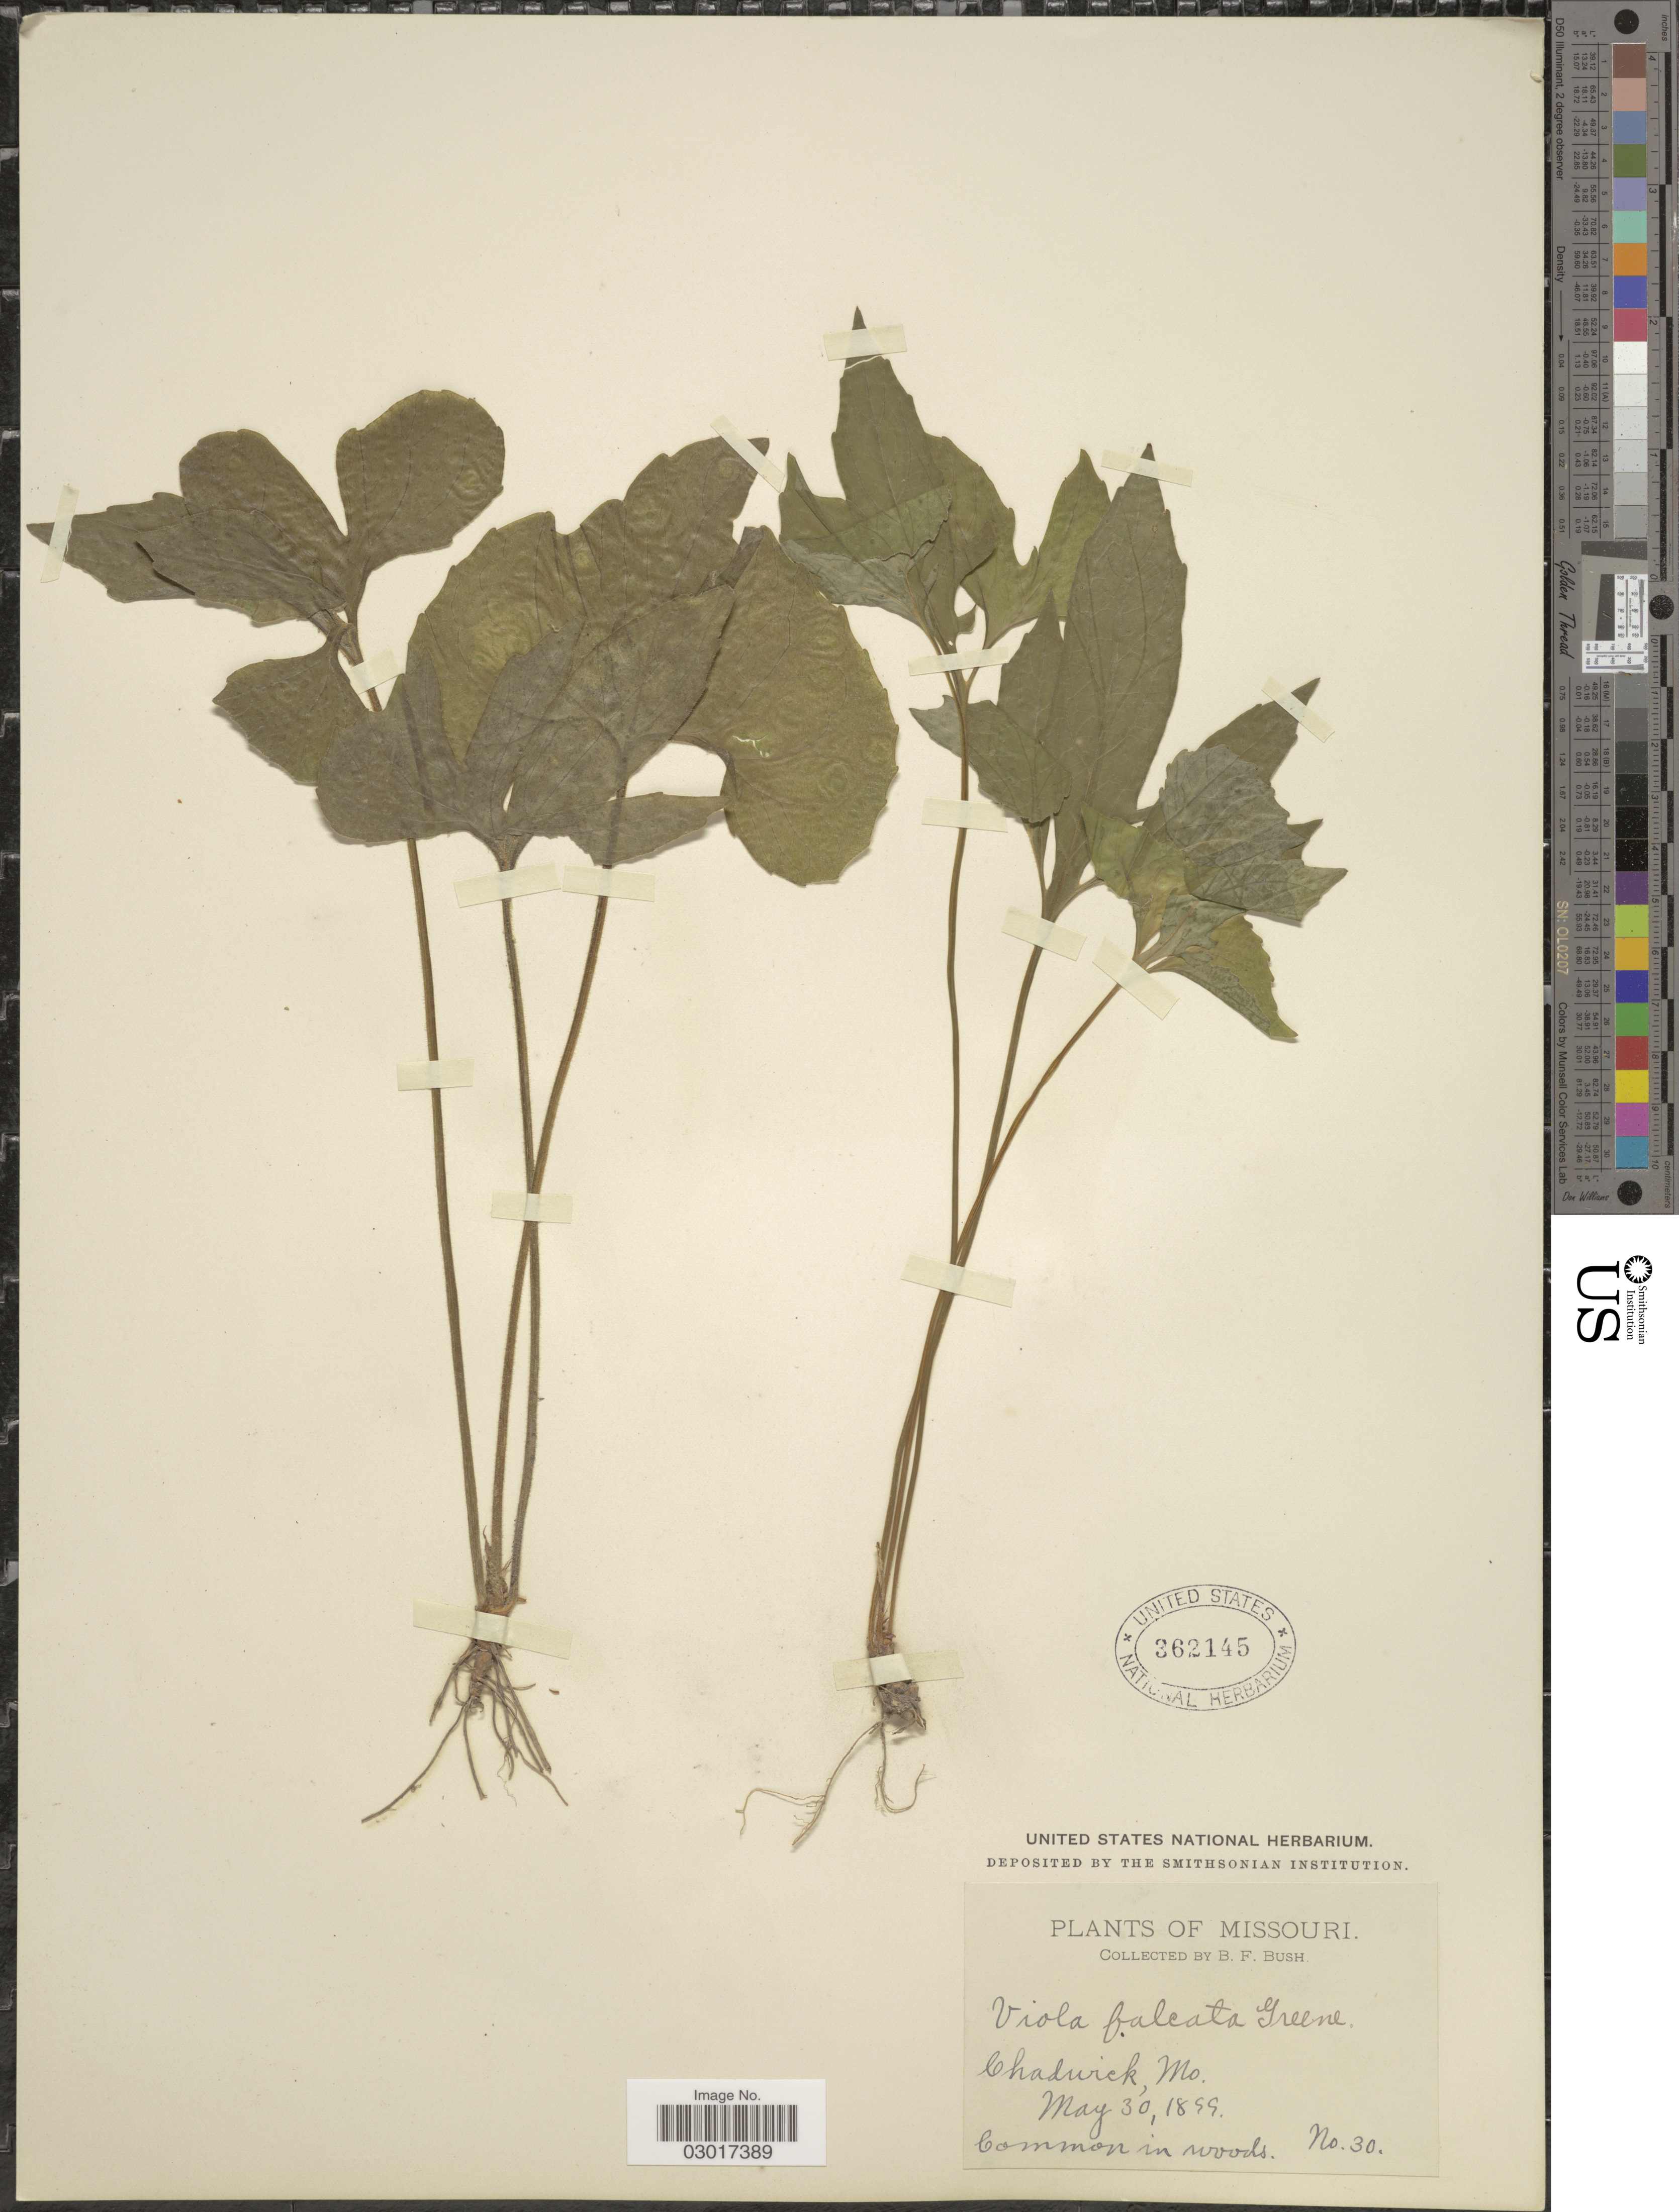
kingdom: Plantae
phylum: Tracheophyta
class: Magnoliopsida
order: Malpighiales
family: Violaceae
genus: Viola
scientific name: Viola triloba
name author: Schwein.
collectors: B. F. Bush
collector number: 30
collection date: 1899-05-30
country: United States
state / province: Missouri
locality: Chadwick.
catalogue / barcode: US 362145